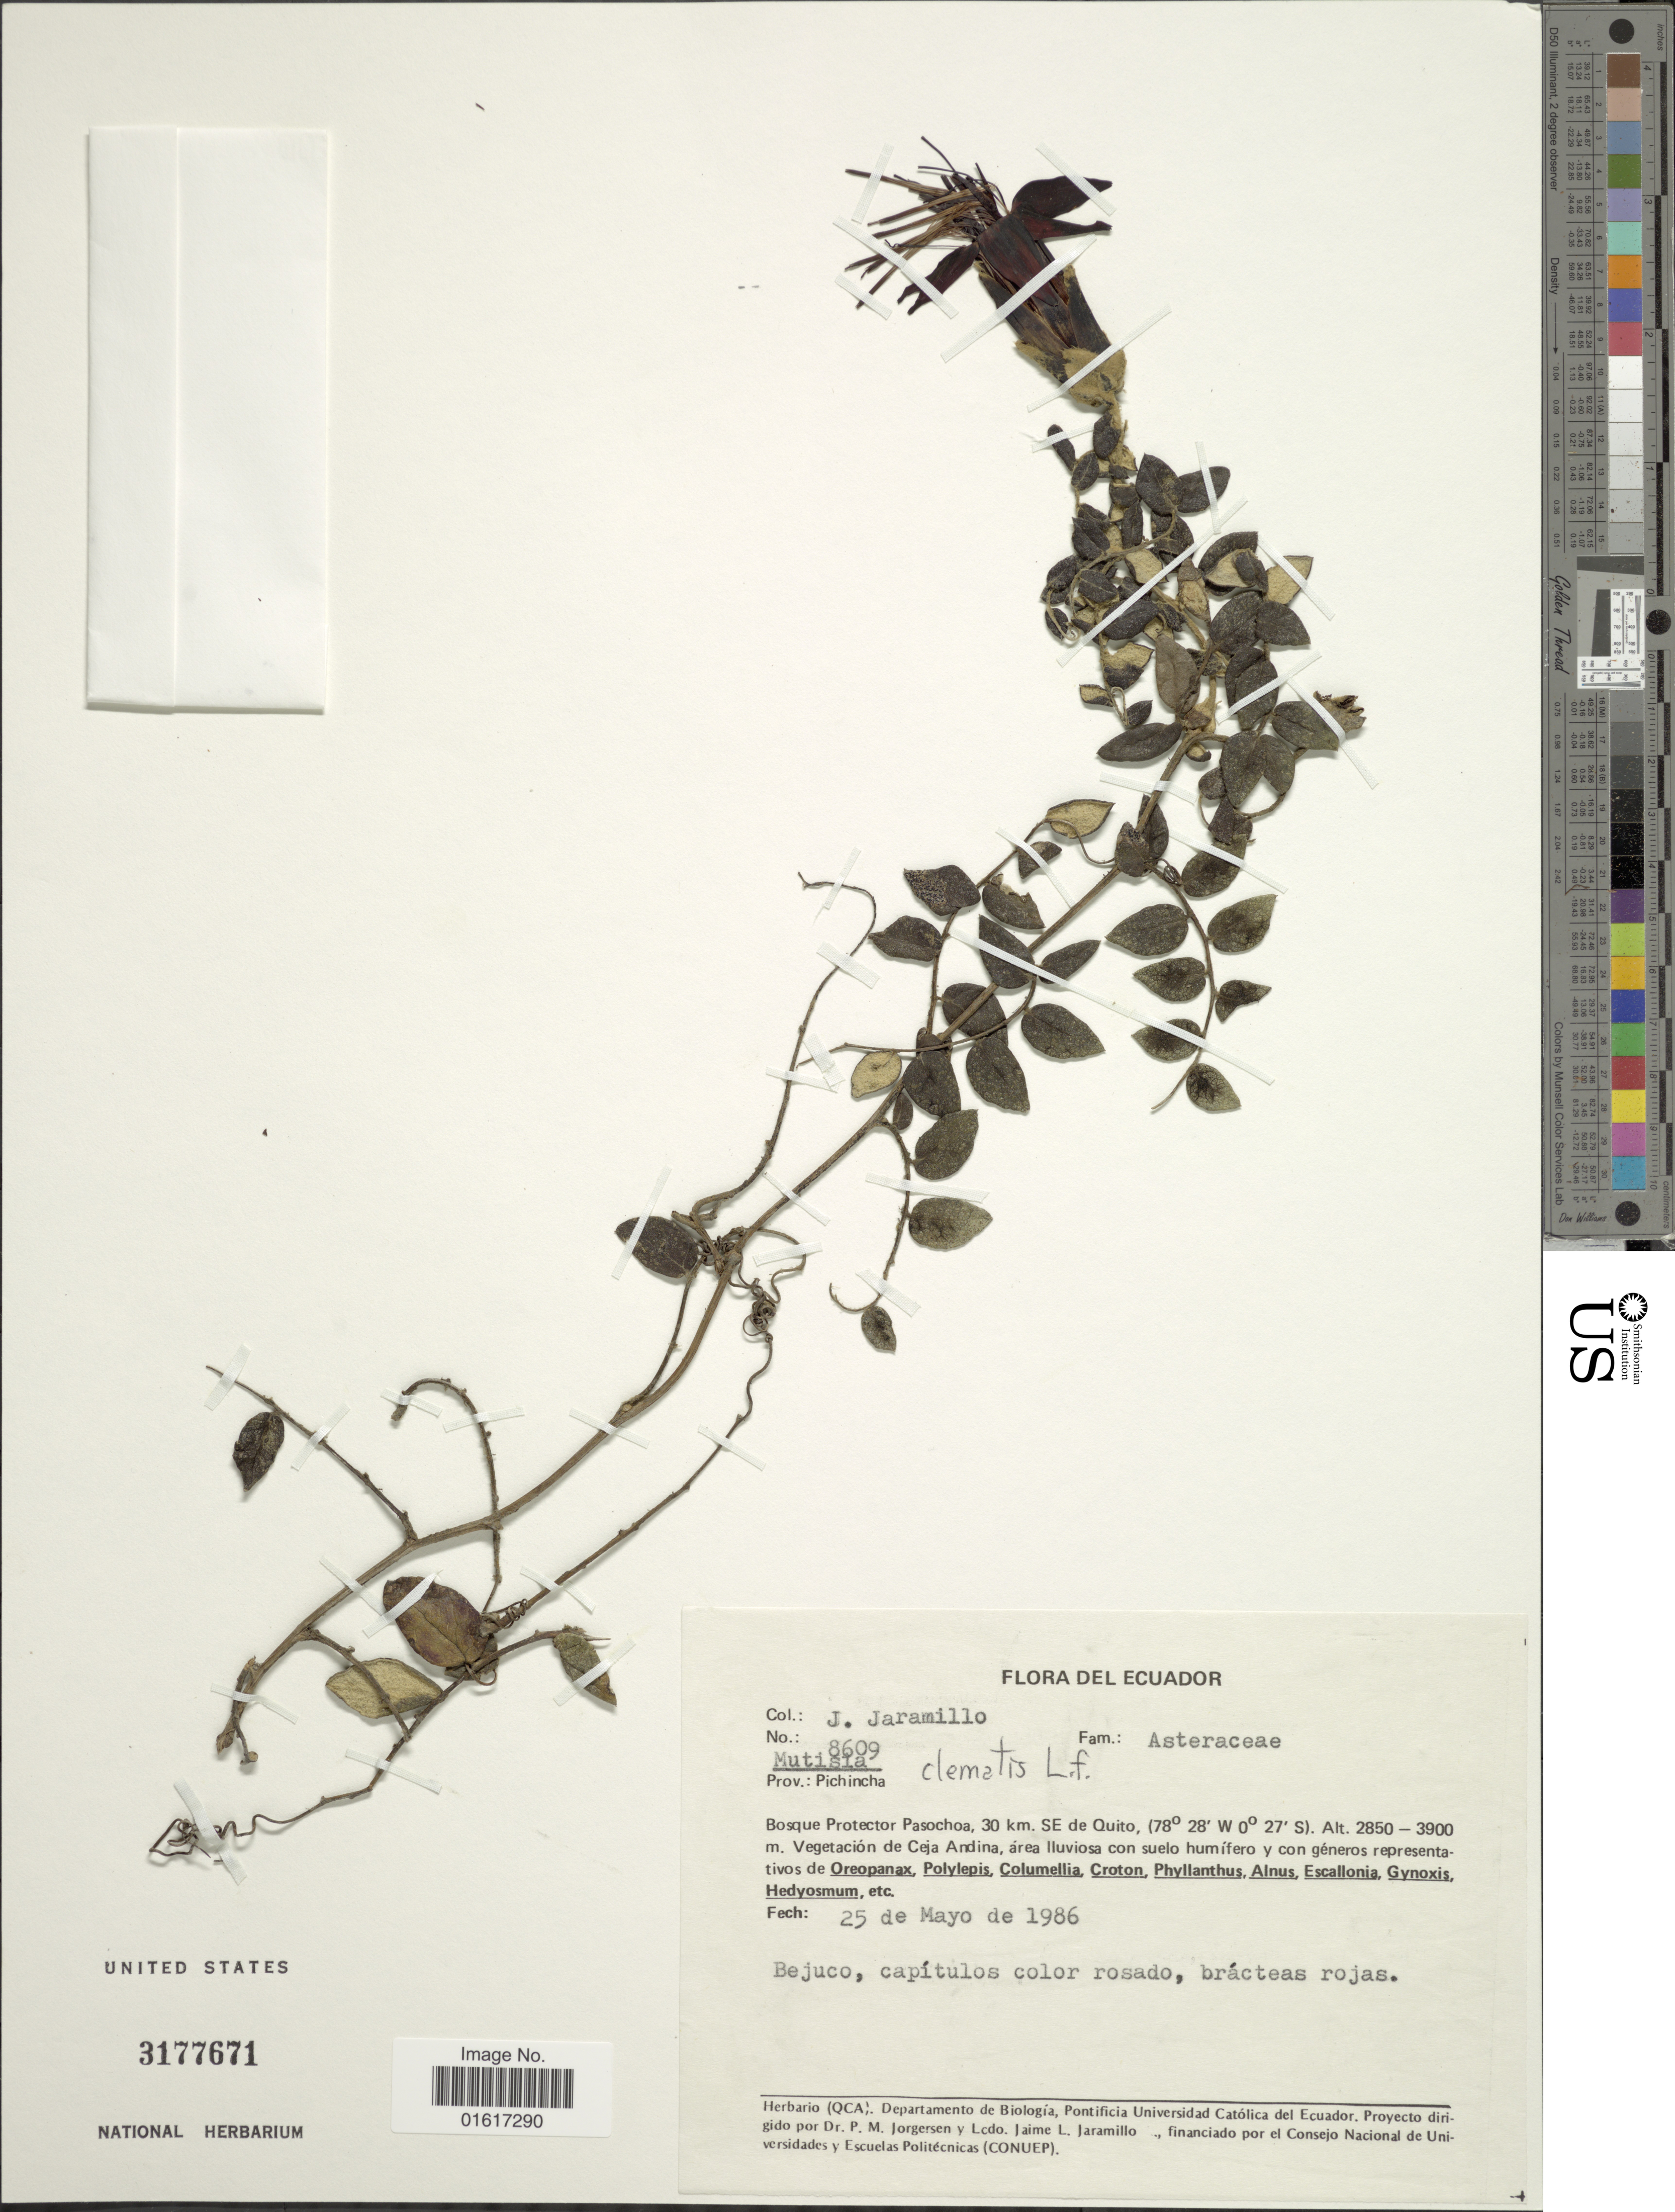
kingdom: Plantae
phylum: Tracheophyta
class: Magnoliopsida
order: Asterales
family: Asteraceae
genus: Mutisia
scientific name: Mutisia clematis var. clematis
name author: L. f.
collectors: J. Jaramillo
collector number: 8609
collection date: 1986-05-25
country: Ecuador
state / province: Pichincha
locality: Bosque Protector Pasochoa, 30 km. SE de Quito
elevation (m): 2850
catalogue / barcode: US 3177671